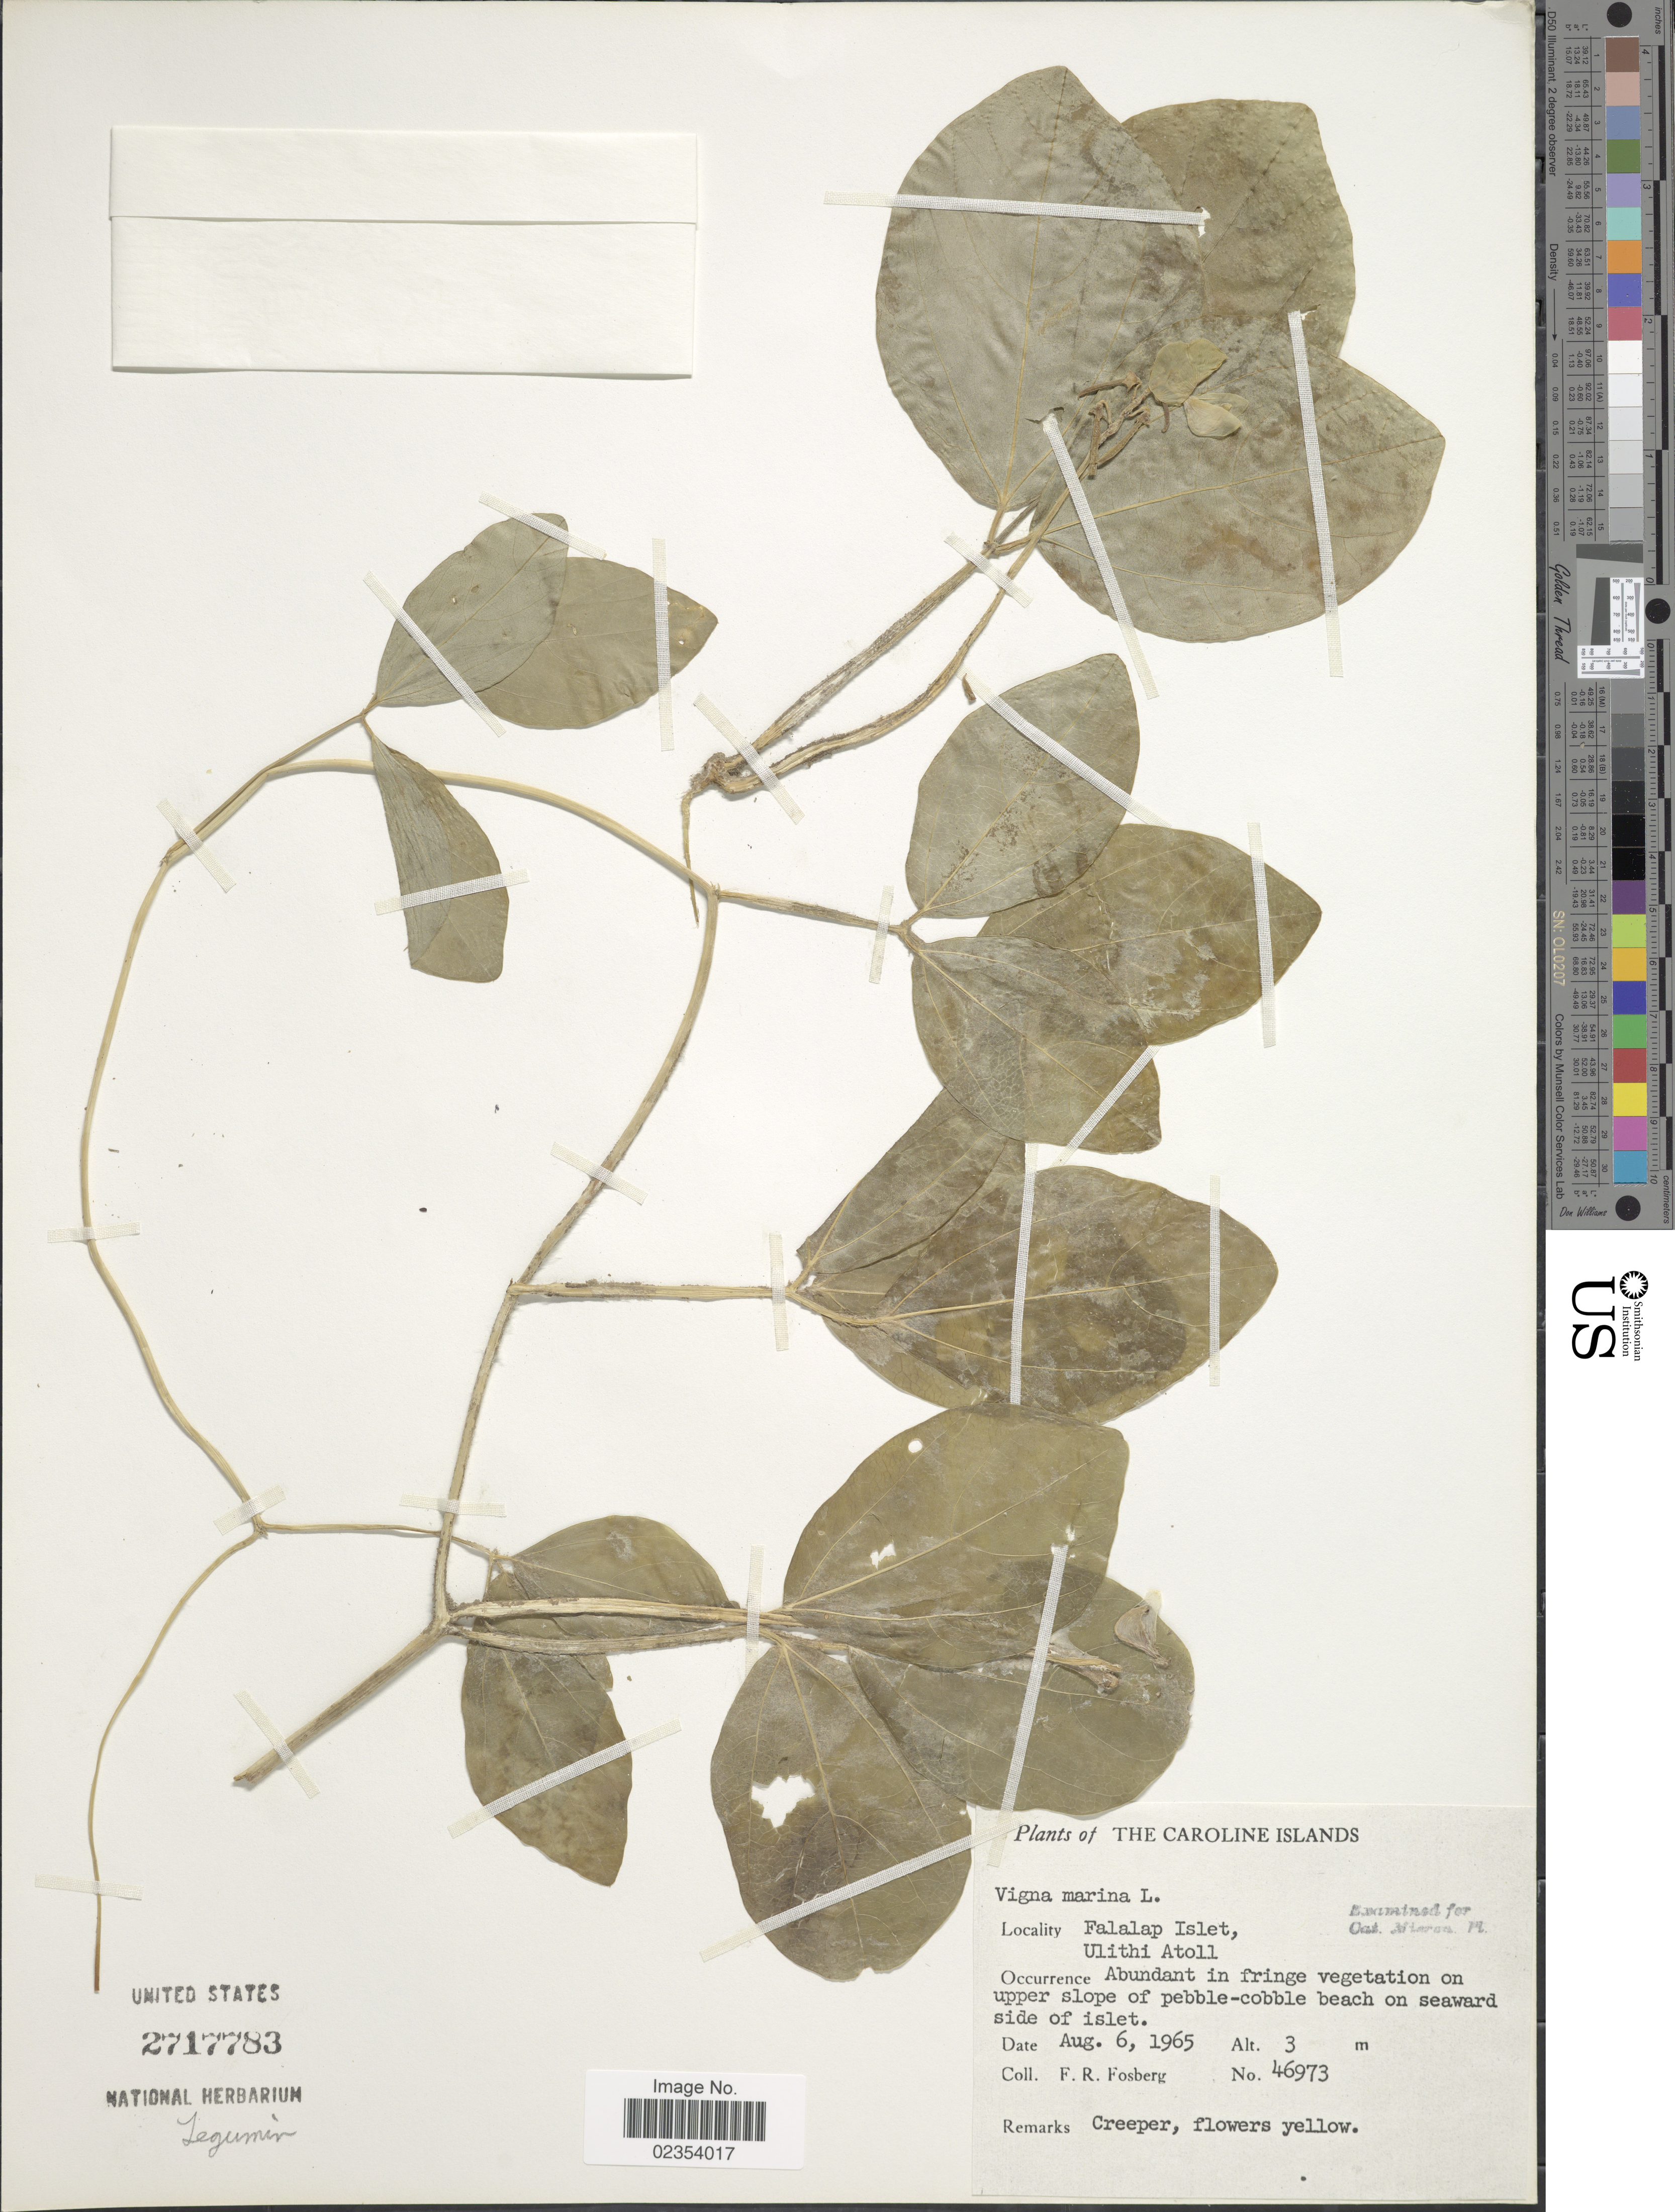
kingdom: Plantae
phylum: Tracheophyta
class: Magnoliopsida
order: Fabales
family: Fabaceae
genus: Vigna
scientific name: Vigna marina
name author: (Burm.) Merr.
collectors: F. R. Fosberg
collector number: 46973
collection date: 1965-08-06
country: Micronesia, Federated States of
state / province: Yap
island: Ulithi Atoll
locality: Caroline Islands. Falalap Islet, Ulithi Atoll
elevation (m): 3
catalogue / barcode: US 2717783